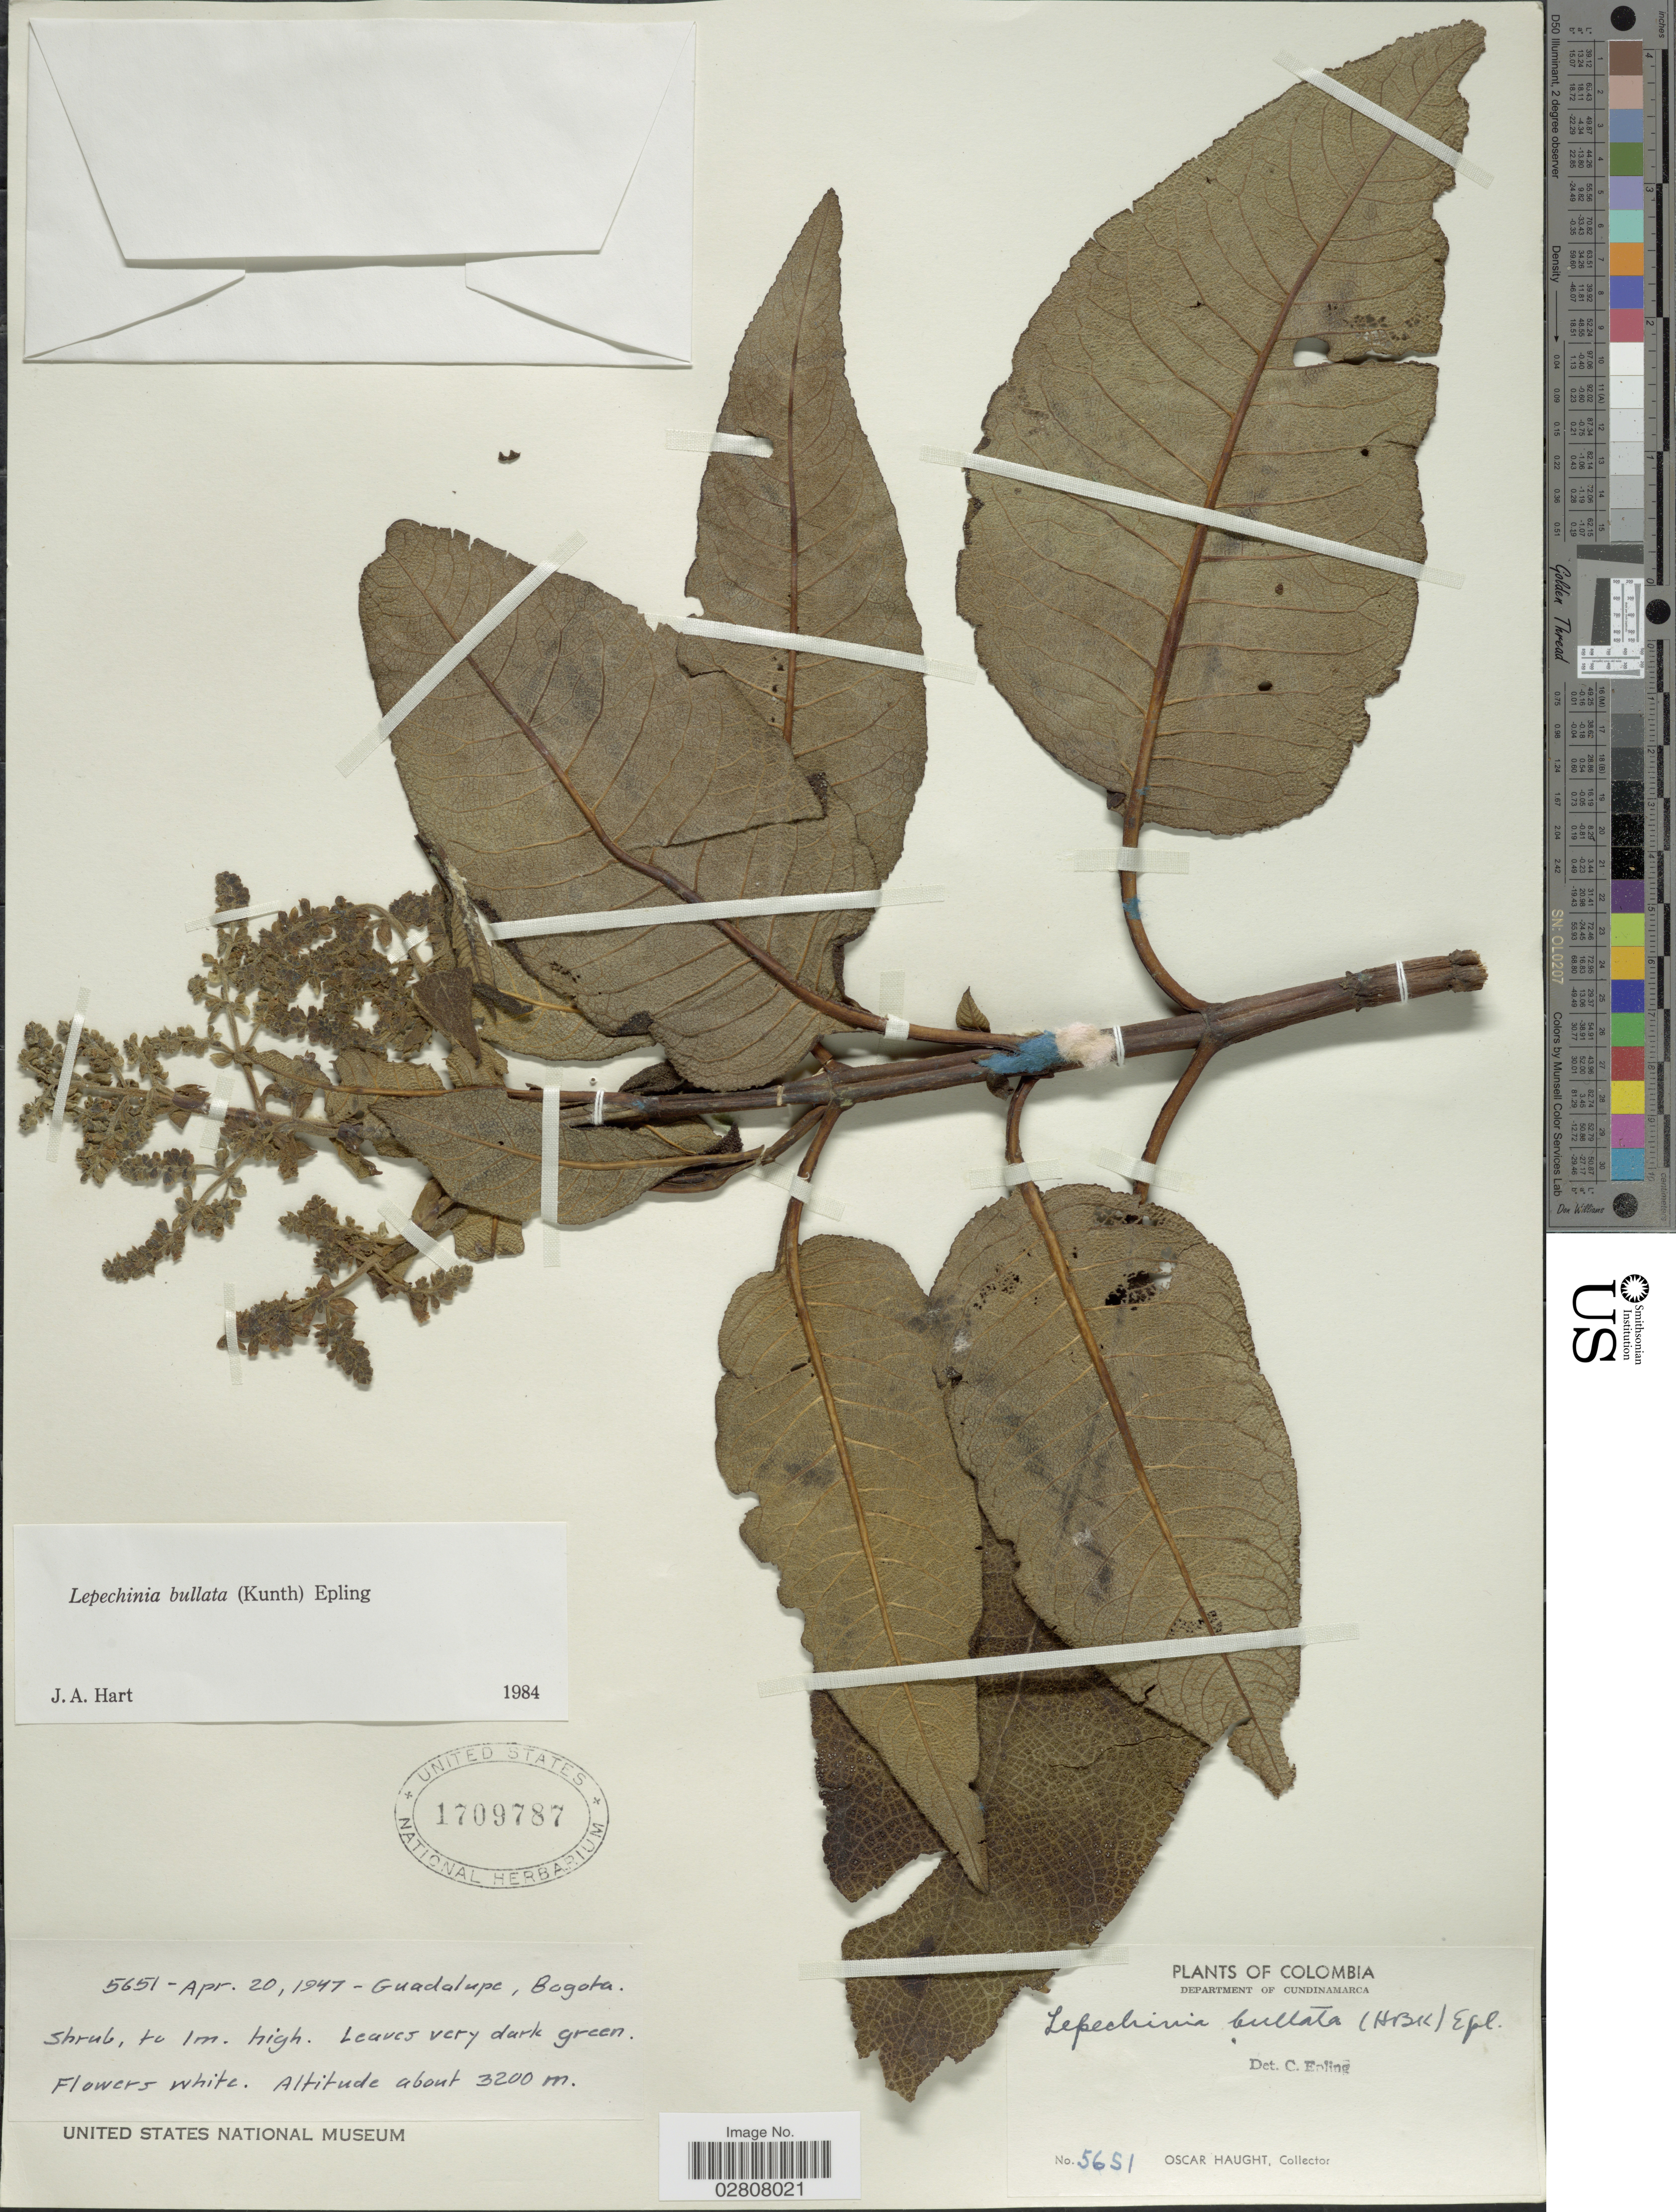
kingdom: Plantae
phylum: Tracheophyta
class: Magnoliopsida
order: Lamiales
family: Lamiaceae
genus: Lepechinia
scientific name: Lepechinia bullata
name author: (Kunth) Epling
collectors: O. Haught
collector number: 5651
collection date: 1947-04-20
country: Colombia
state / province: Cundinamarca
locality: Guadalupe. Department of Cundinamarca.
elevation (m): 3200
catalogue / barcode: US 1709787